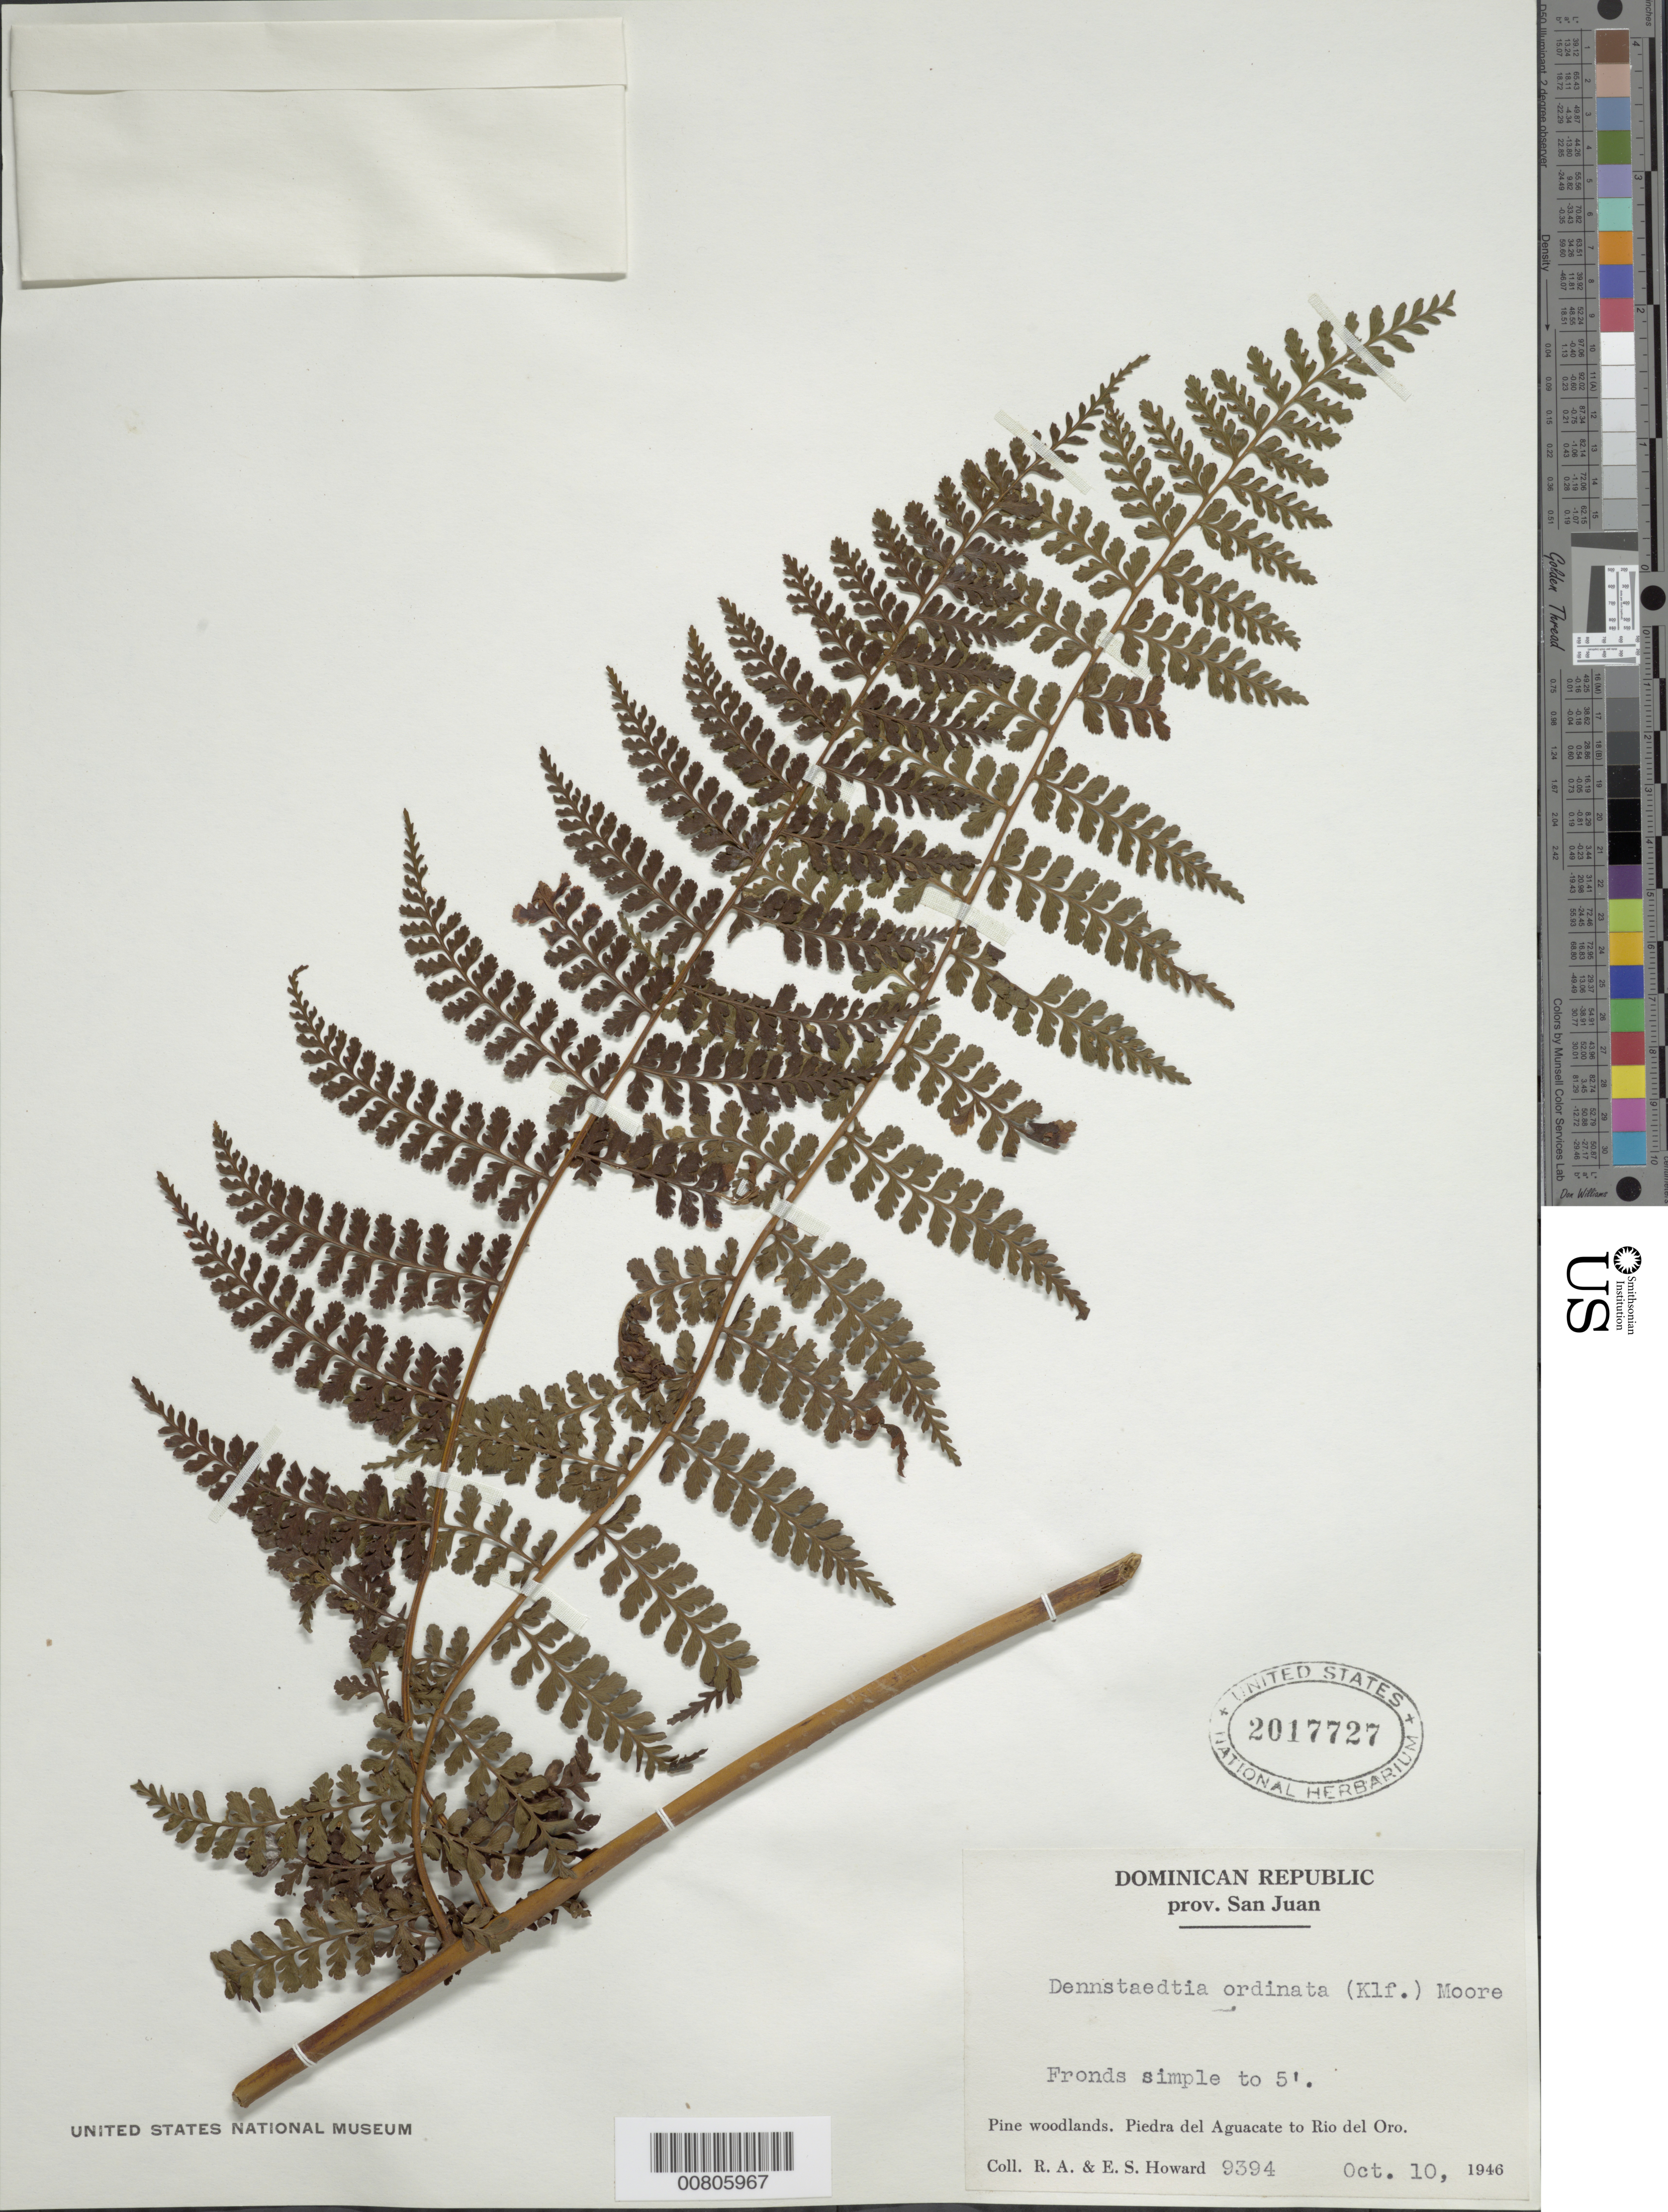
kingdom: Plantae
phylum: Tracheophyta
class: Polypodiopsida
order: Polypodiales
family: Dennstaedtiaceae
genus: Dennstaedtia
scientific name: Dennstaedtia dissecta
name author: (Sw.) T. Moore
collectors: R. A. Howard & E. S. Howard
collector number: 9394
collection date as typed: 10 Oct 1946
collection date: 1946-10-10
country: Dominican Republic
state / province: San Juan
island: Hispaniola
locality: Piedra del Aguacate to Río del Oro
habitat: Pine woodlands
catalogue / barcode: US 2017727